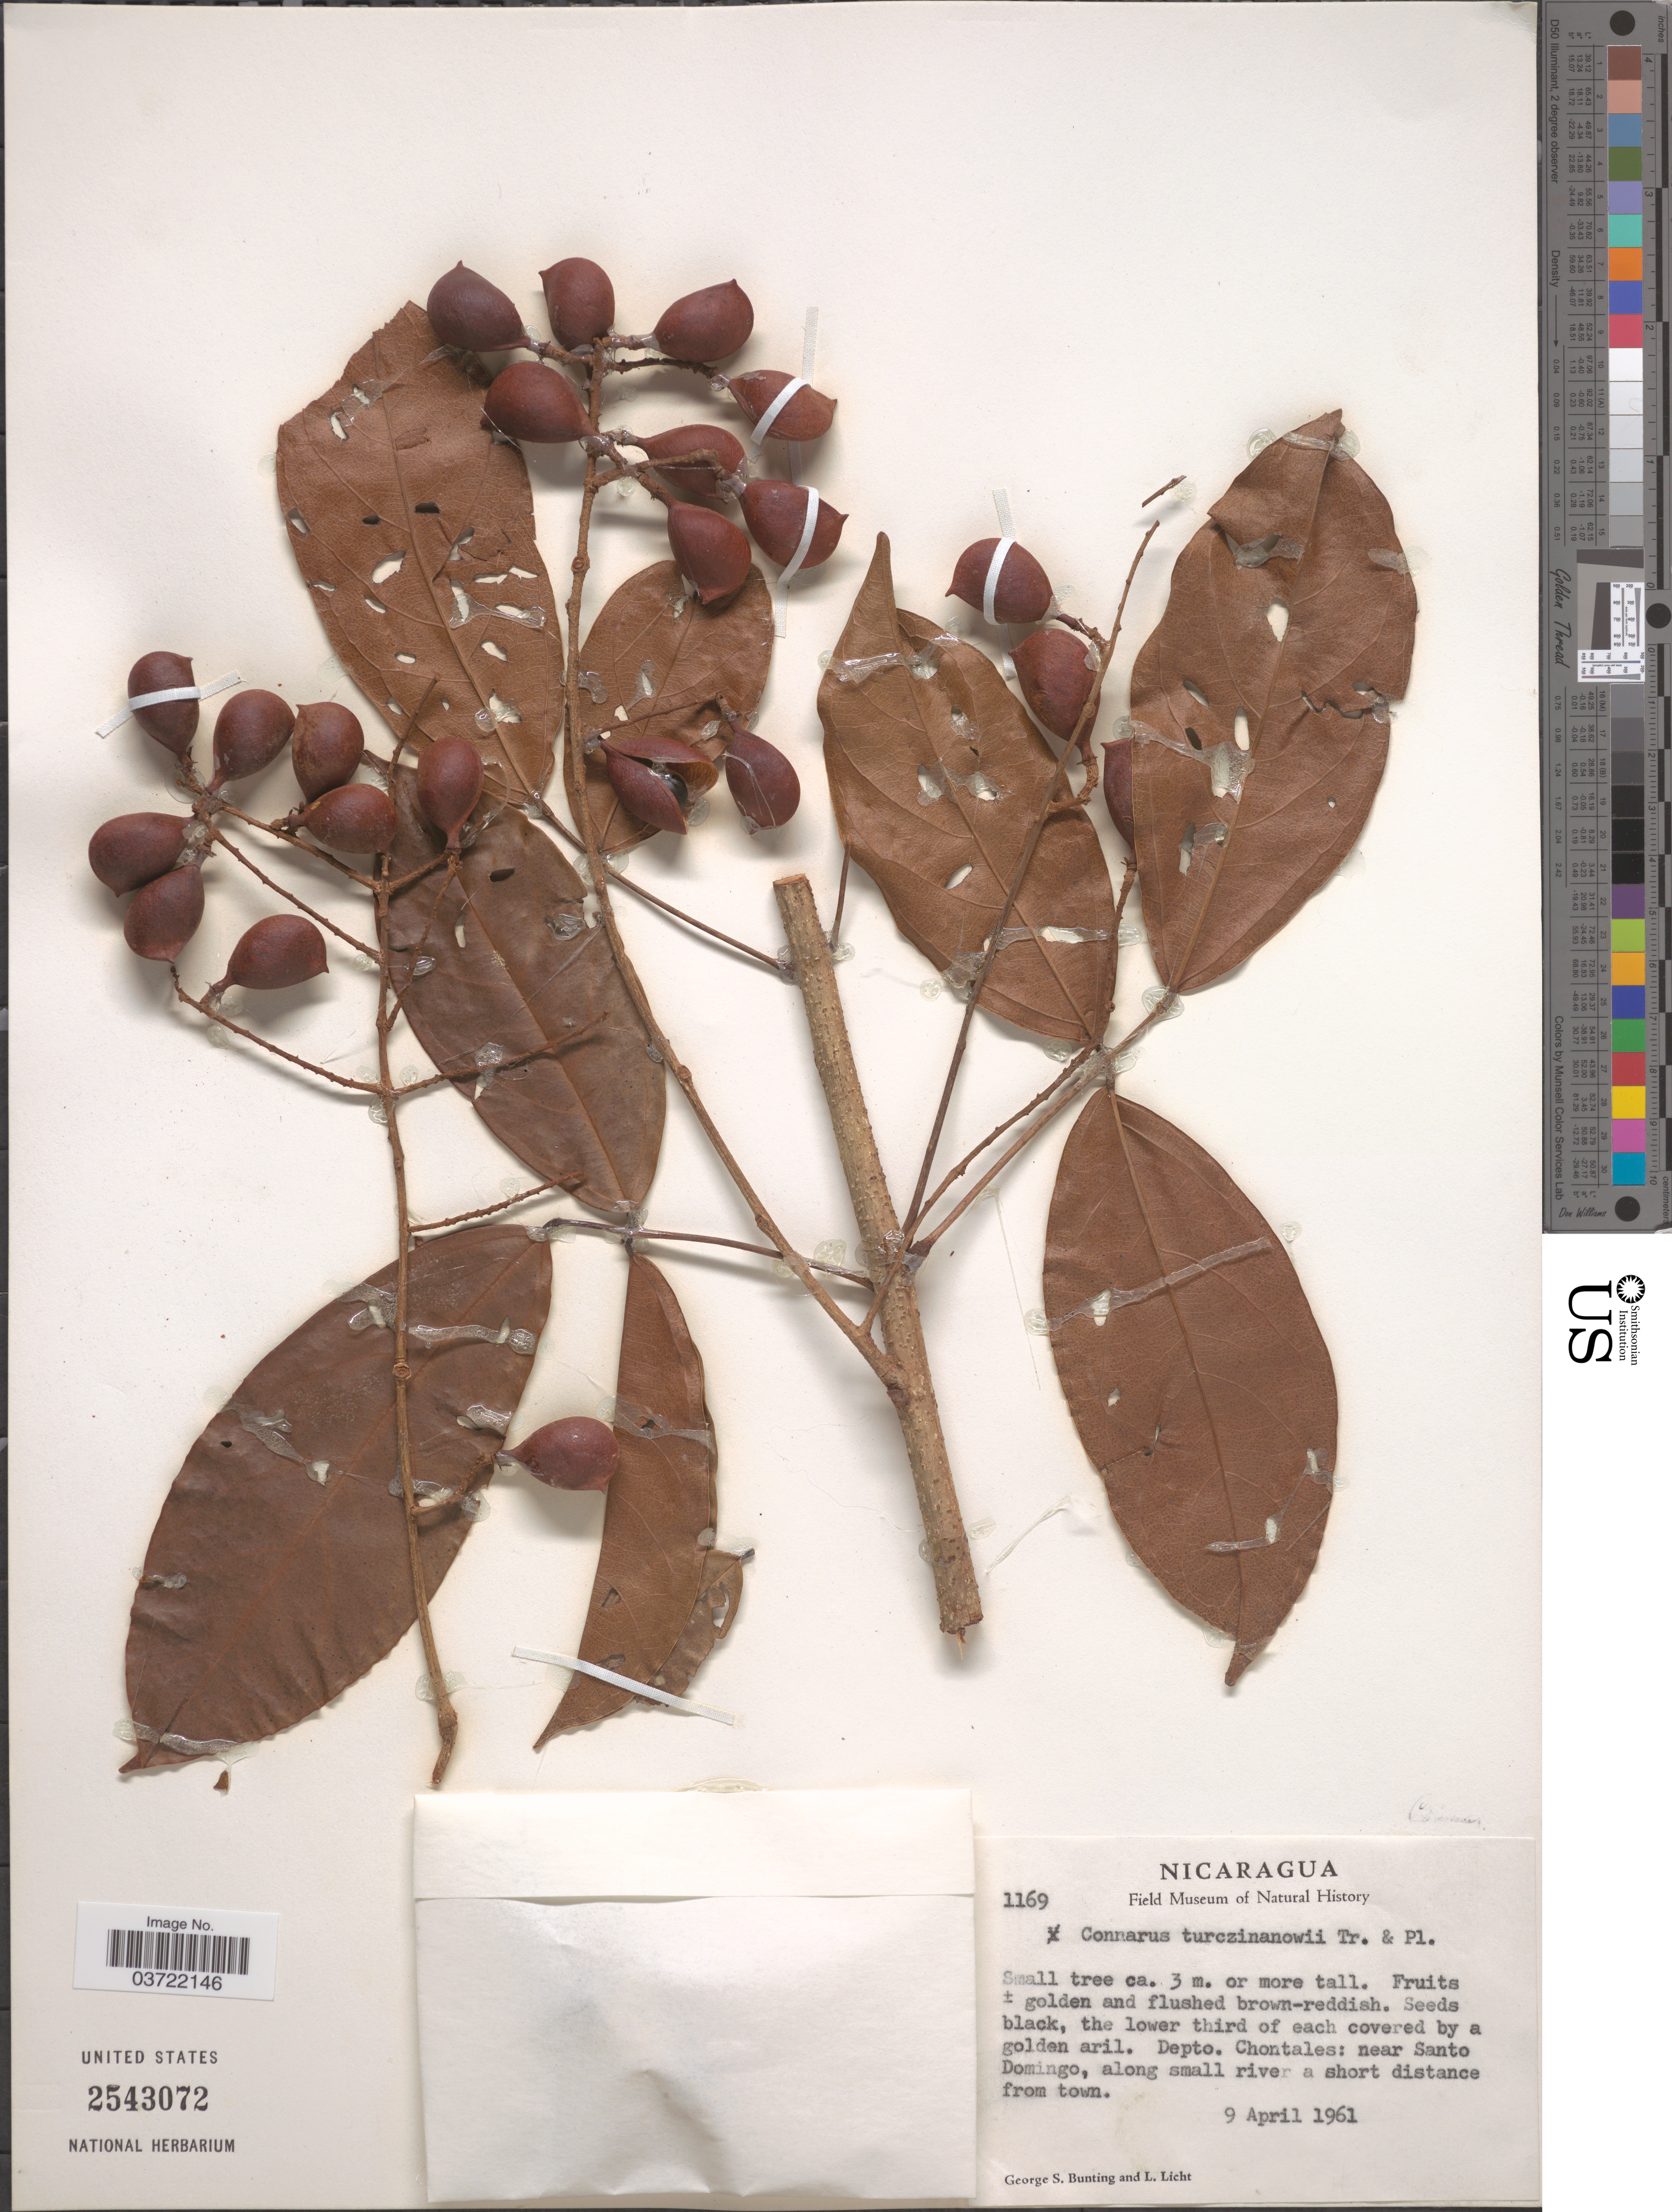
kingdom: Plantae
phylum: Tracheophyta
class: Magnoliopsida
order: Oxalidales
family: Connaraceae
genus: Connarus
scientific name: Connarus turczaninowii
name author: Triana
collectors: G. S. Bunting & L. Licht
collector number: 1169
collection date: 1961-04-09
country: Nicaragua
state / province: Chontales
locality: Depto. Chontales: near Santo Domingo, along small river a short distance from town.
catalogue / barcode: US 2543072